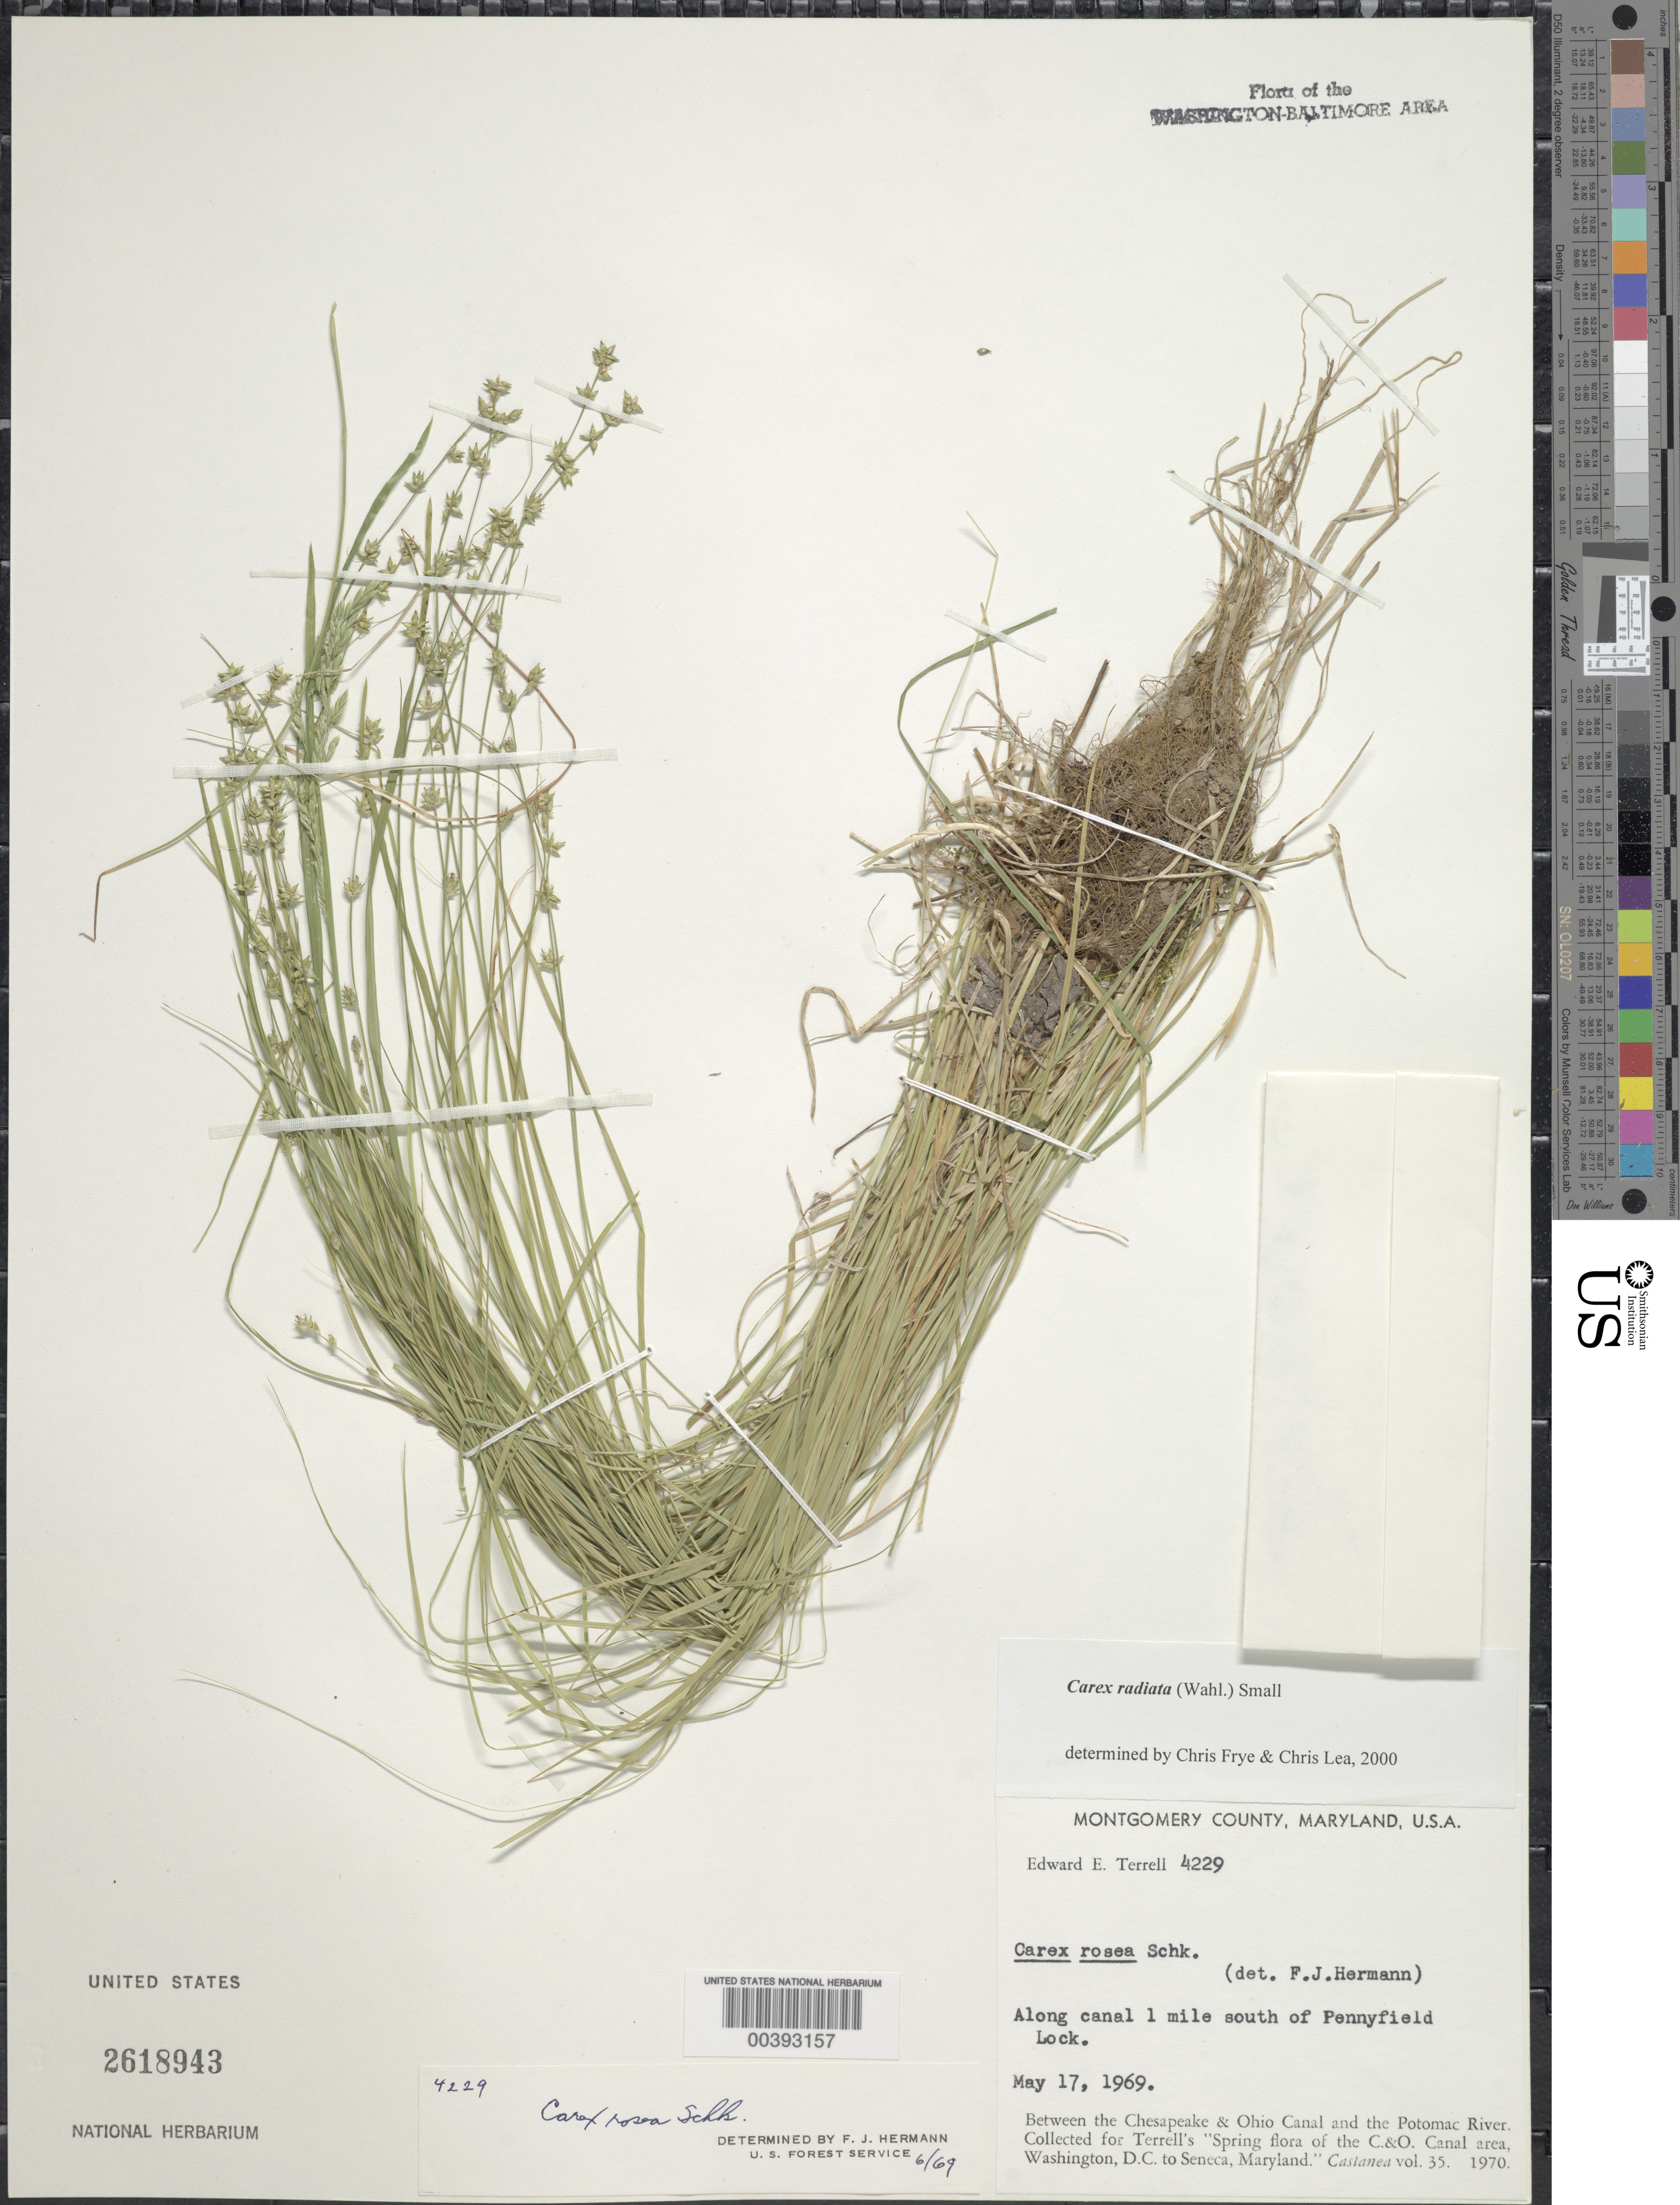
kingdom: Plantae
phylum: Tracheophyta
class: Liliopsida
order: Poales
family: Cyperaceae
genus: Carex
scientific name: Carex radiata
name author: (Wahlenb.) Small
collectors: E. E. Terrell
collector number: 4229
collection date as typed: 17 May 1969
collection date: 1969-05-17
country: United States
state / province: Maryland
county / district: Montgomery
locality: C. & O. Canal, south of Pennyfield C. & O. Canal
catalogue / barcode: US 2618943